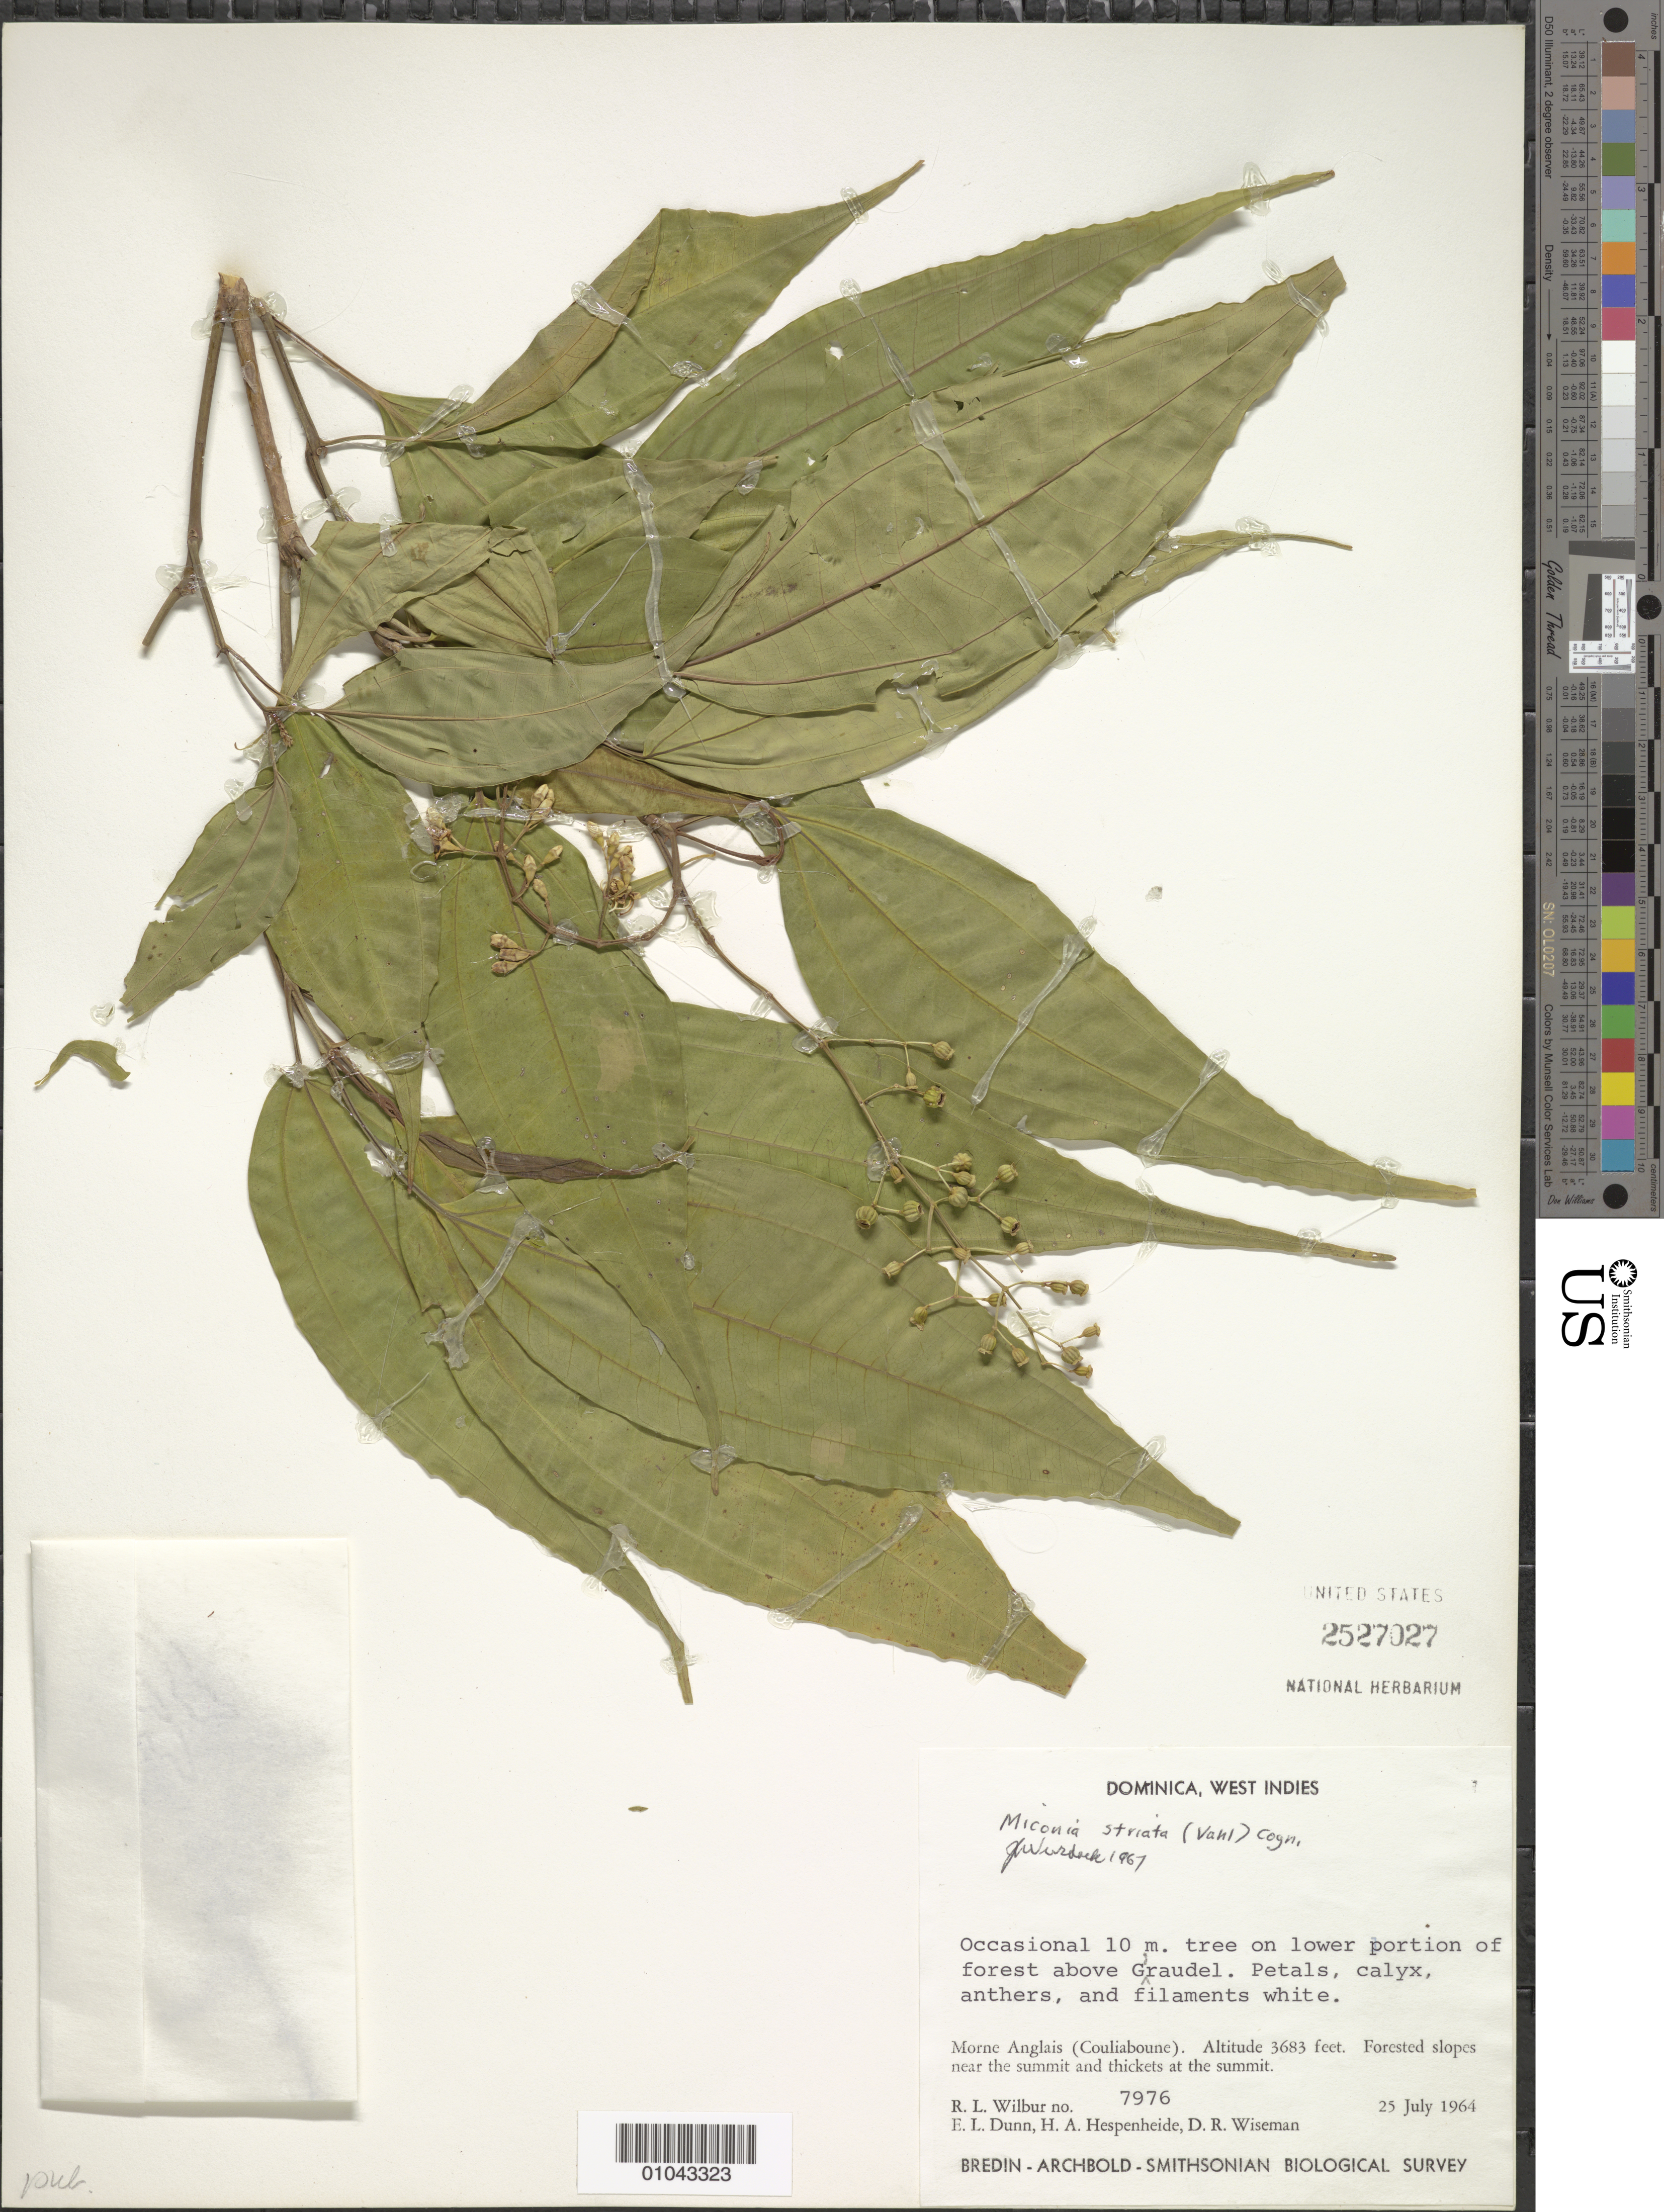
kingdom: Plantae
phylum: Tracheophyta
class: Magnoliopsida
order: Myrtales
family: Melastomataceae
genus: Miconia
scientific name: Miconia striata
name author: (Vahl) Cogn.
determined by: Wurdack, John J., (US), US (UNITED STATES)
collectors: R. L. Wilbur, E. Dunn, H. A. Hespenheide & D. R. Wiseman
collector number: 7976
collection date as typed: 25 Jul 1964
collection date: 1964-07-25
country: Dominica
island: Dominica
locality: Morne Anglais (Couliaboune), on lower portion of forest above Giraudel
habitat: Forested slopes near the summit and thickets at the summit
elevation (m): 1123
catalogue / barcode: US 2527027